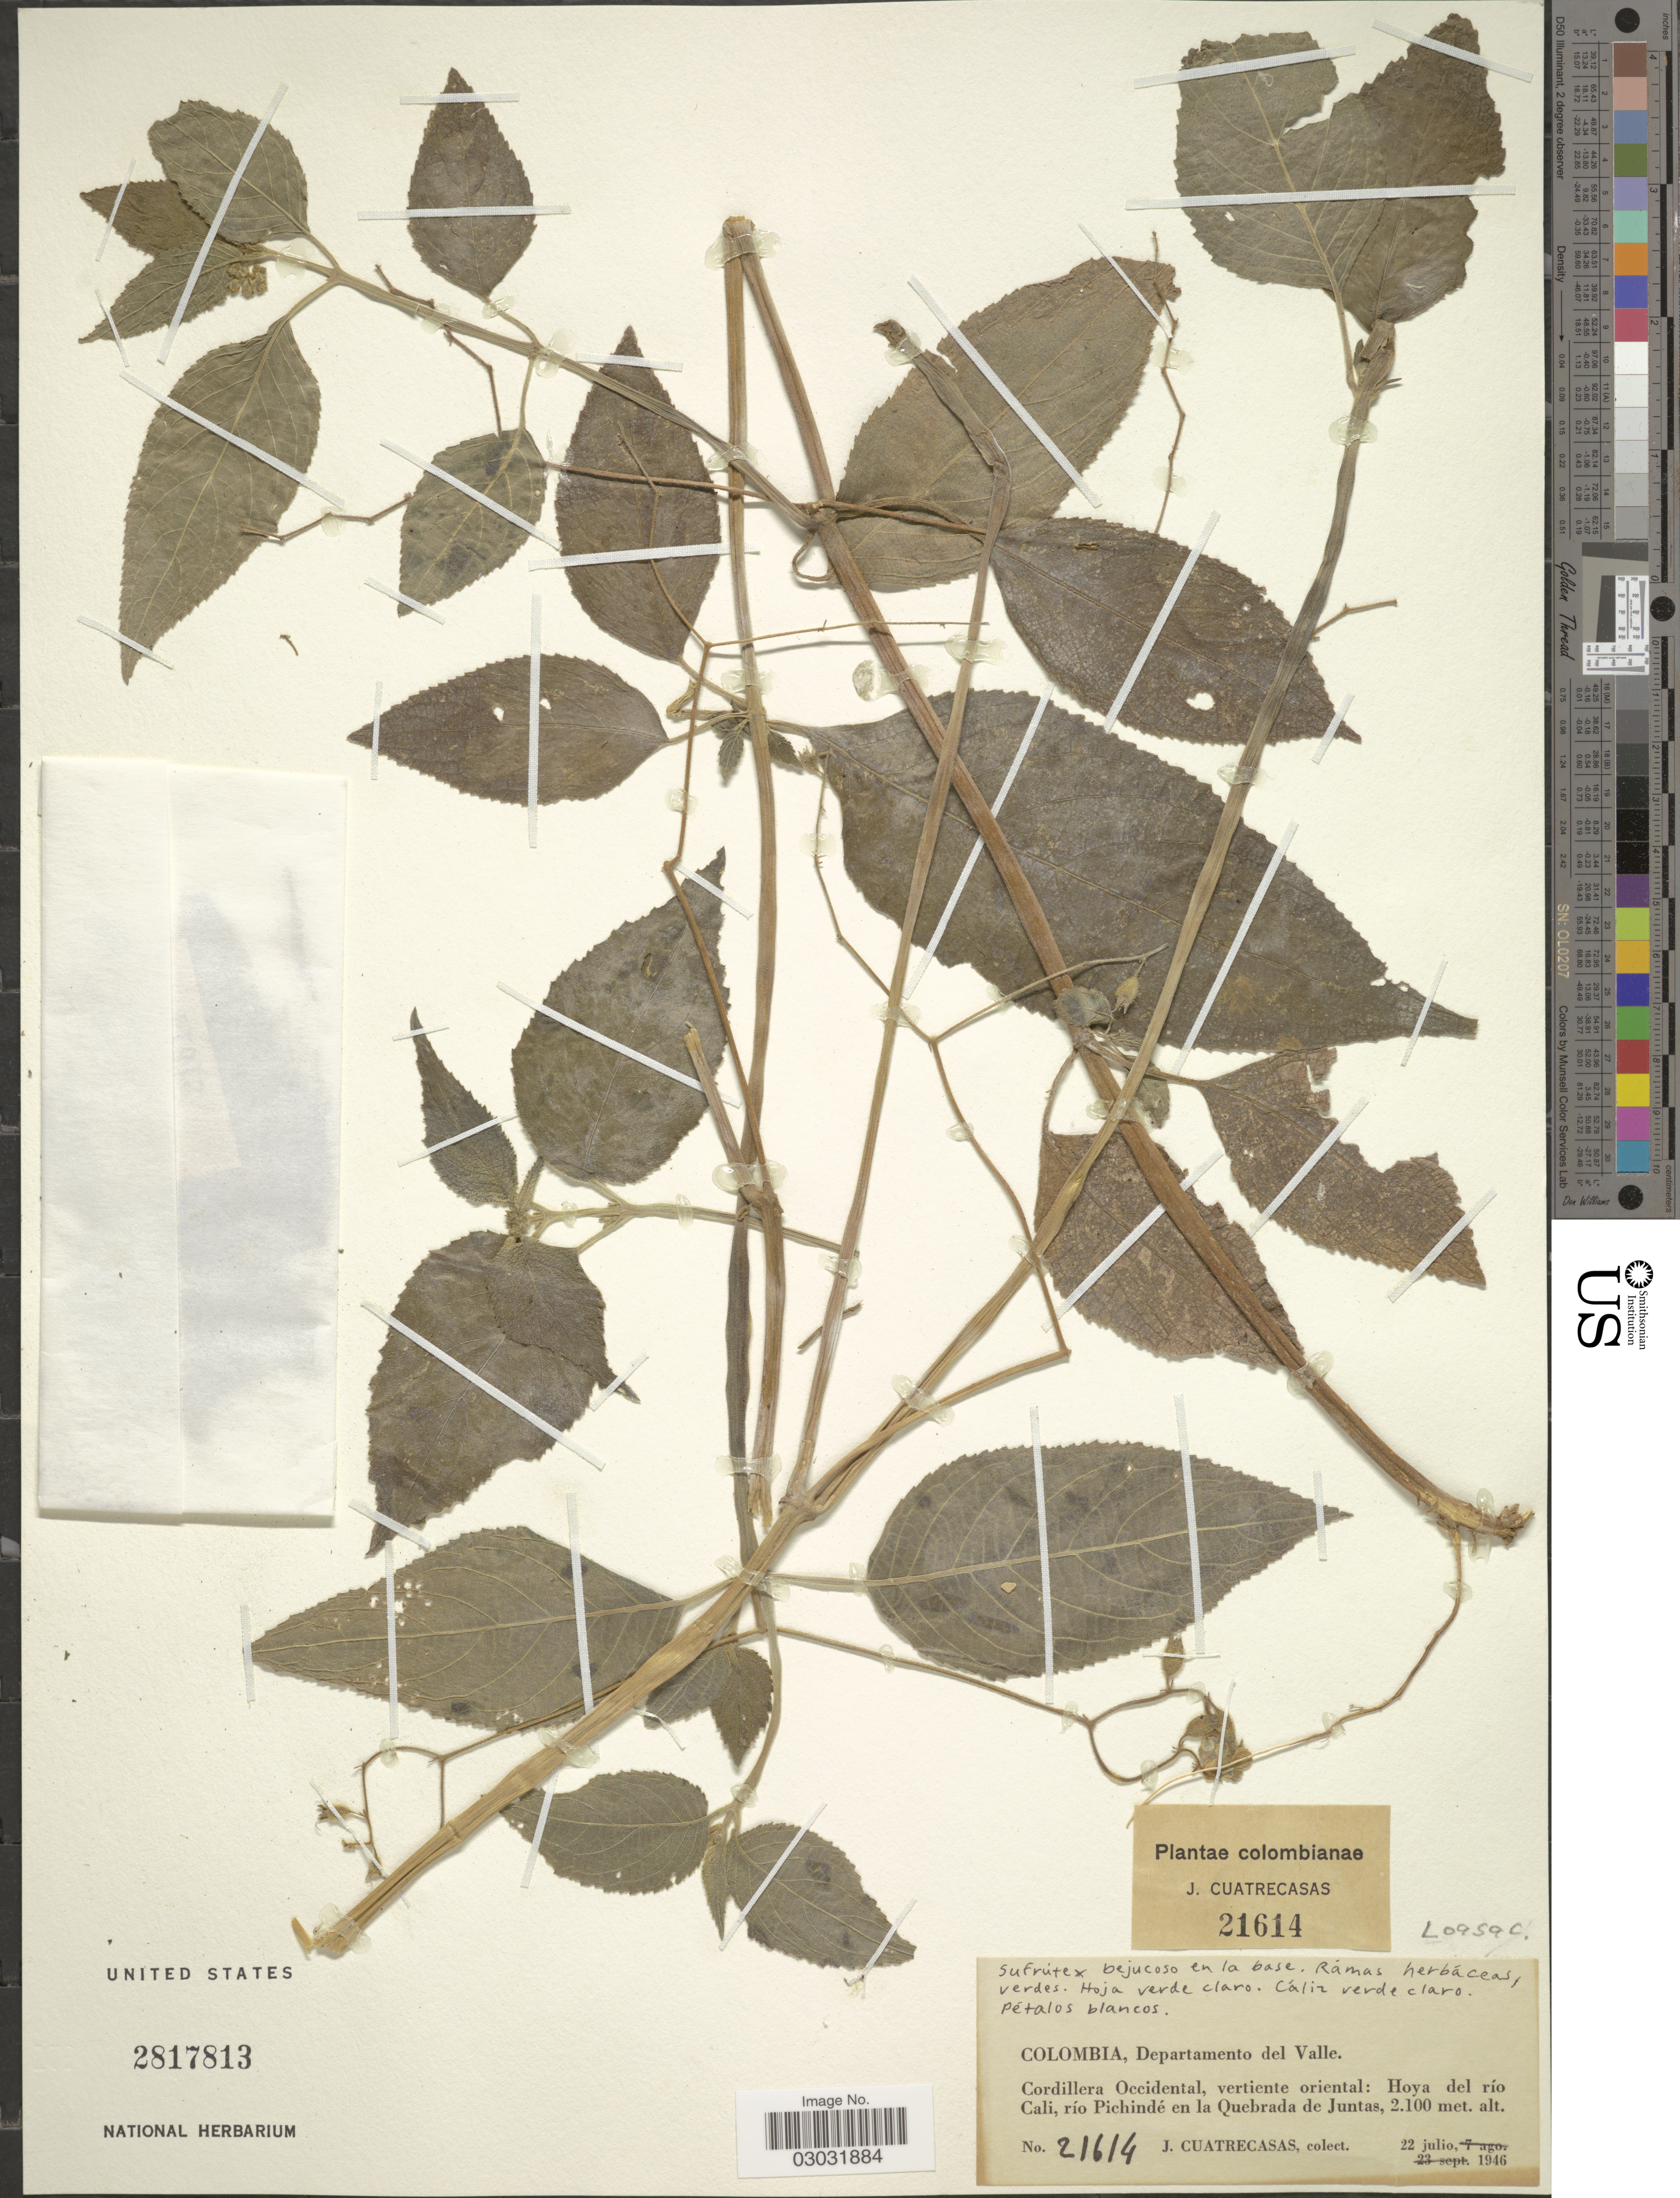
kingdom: Plantae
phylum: Tracheophyta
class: Magnoliopsida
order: Cornales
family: Loasaceae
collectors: J. Cuatrecasas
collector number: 21614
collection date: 1946-07-22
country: Colombia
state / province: Valle del Cauca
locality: Departamento del Valle. Cordillera Occidental, vertiente oriental: Hoya del río Cali, río Pichindé en la Quebrada de Juntas.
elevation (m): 2100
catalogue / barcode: US 2817813